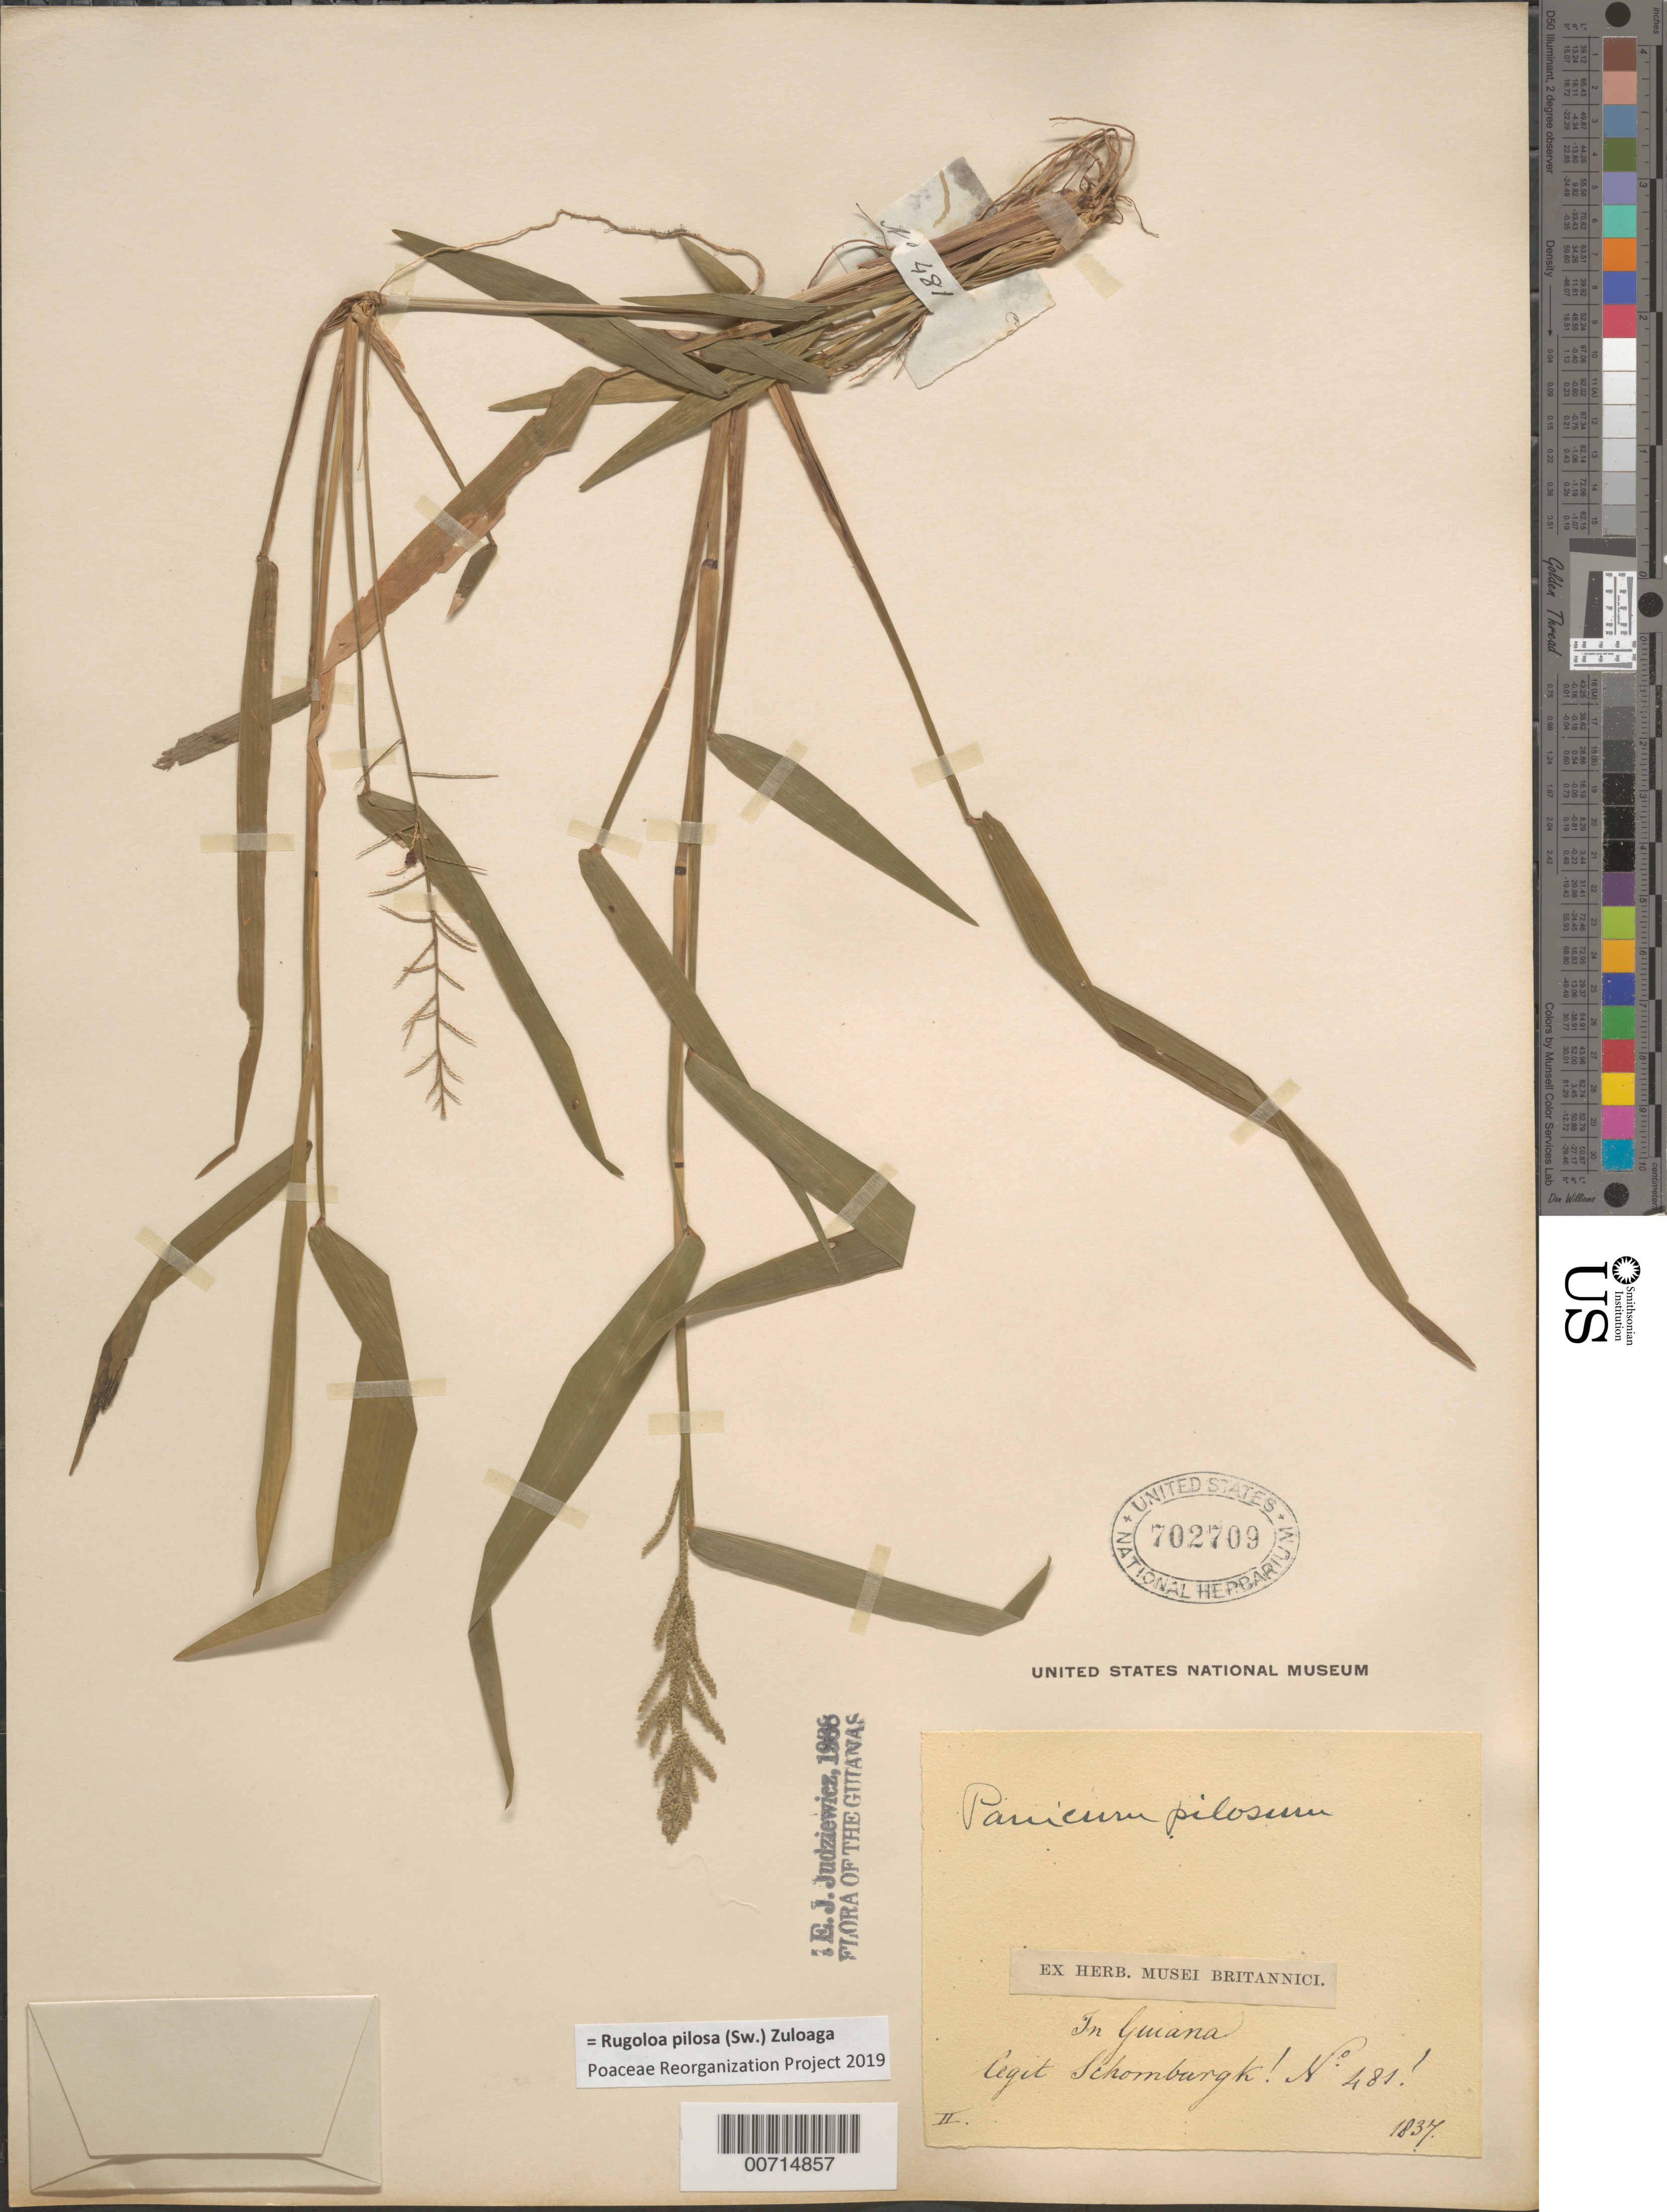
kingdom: Plantae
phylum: Tracheophyta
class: Liliopsida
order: Poales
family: Poaceae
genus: Panicum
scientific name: Panicum pilosum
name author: Sw.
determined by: Judziewicz, E. J.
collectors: R. H. Schomburgk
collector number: I 481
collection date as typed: February 1837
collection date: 1837-02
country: Guyana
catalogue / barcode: US 702709